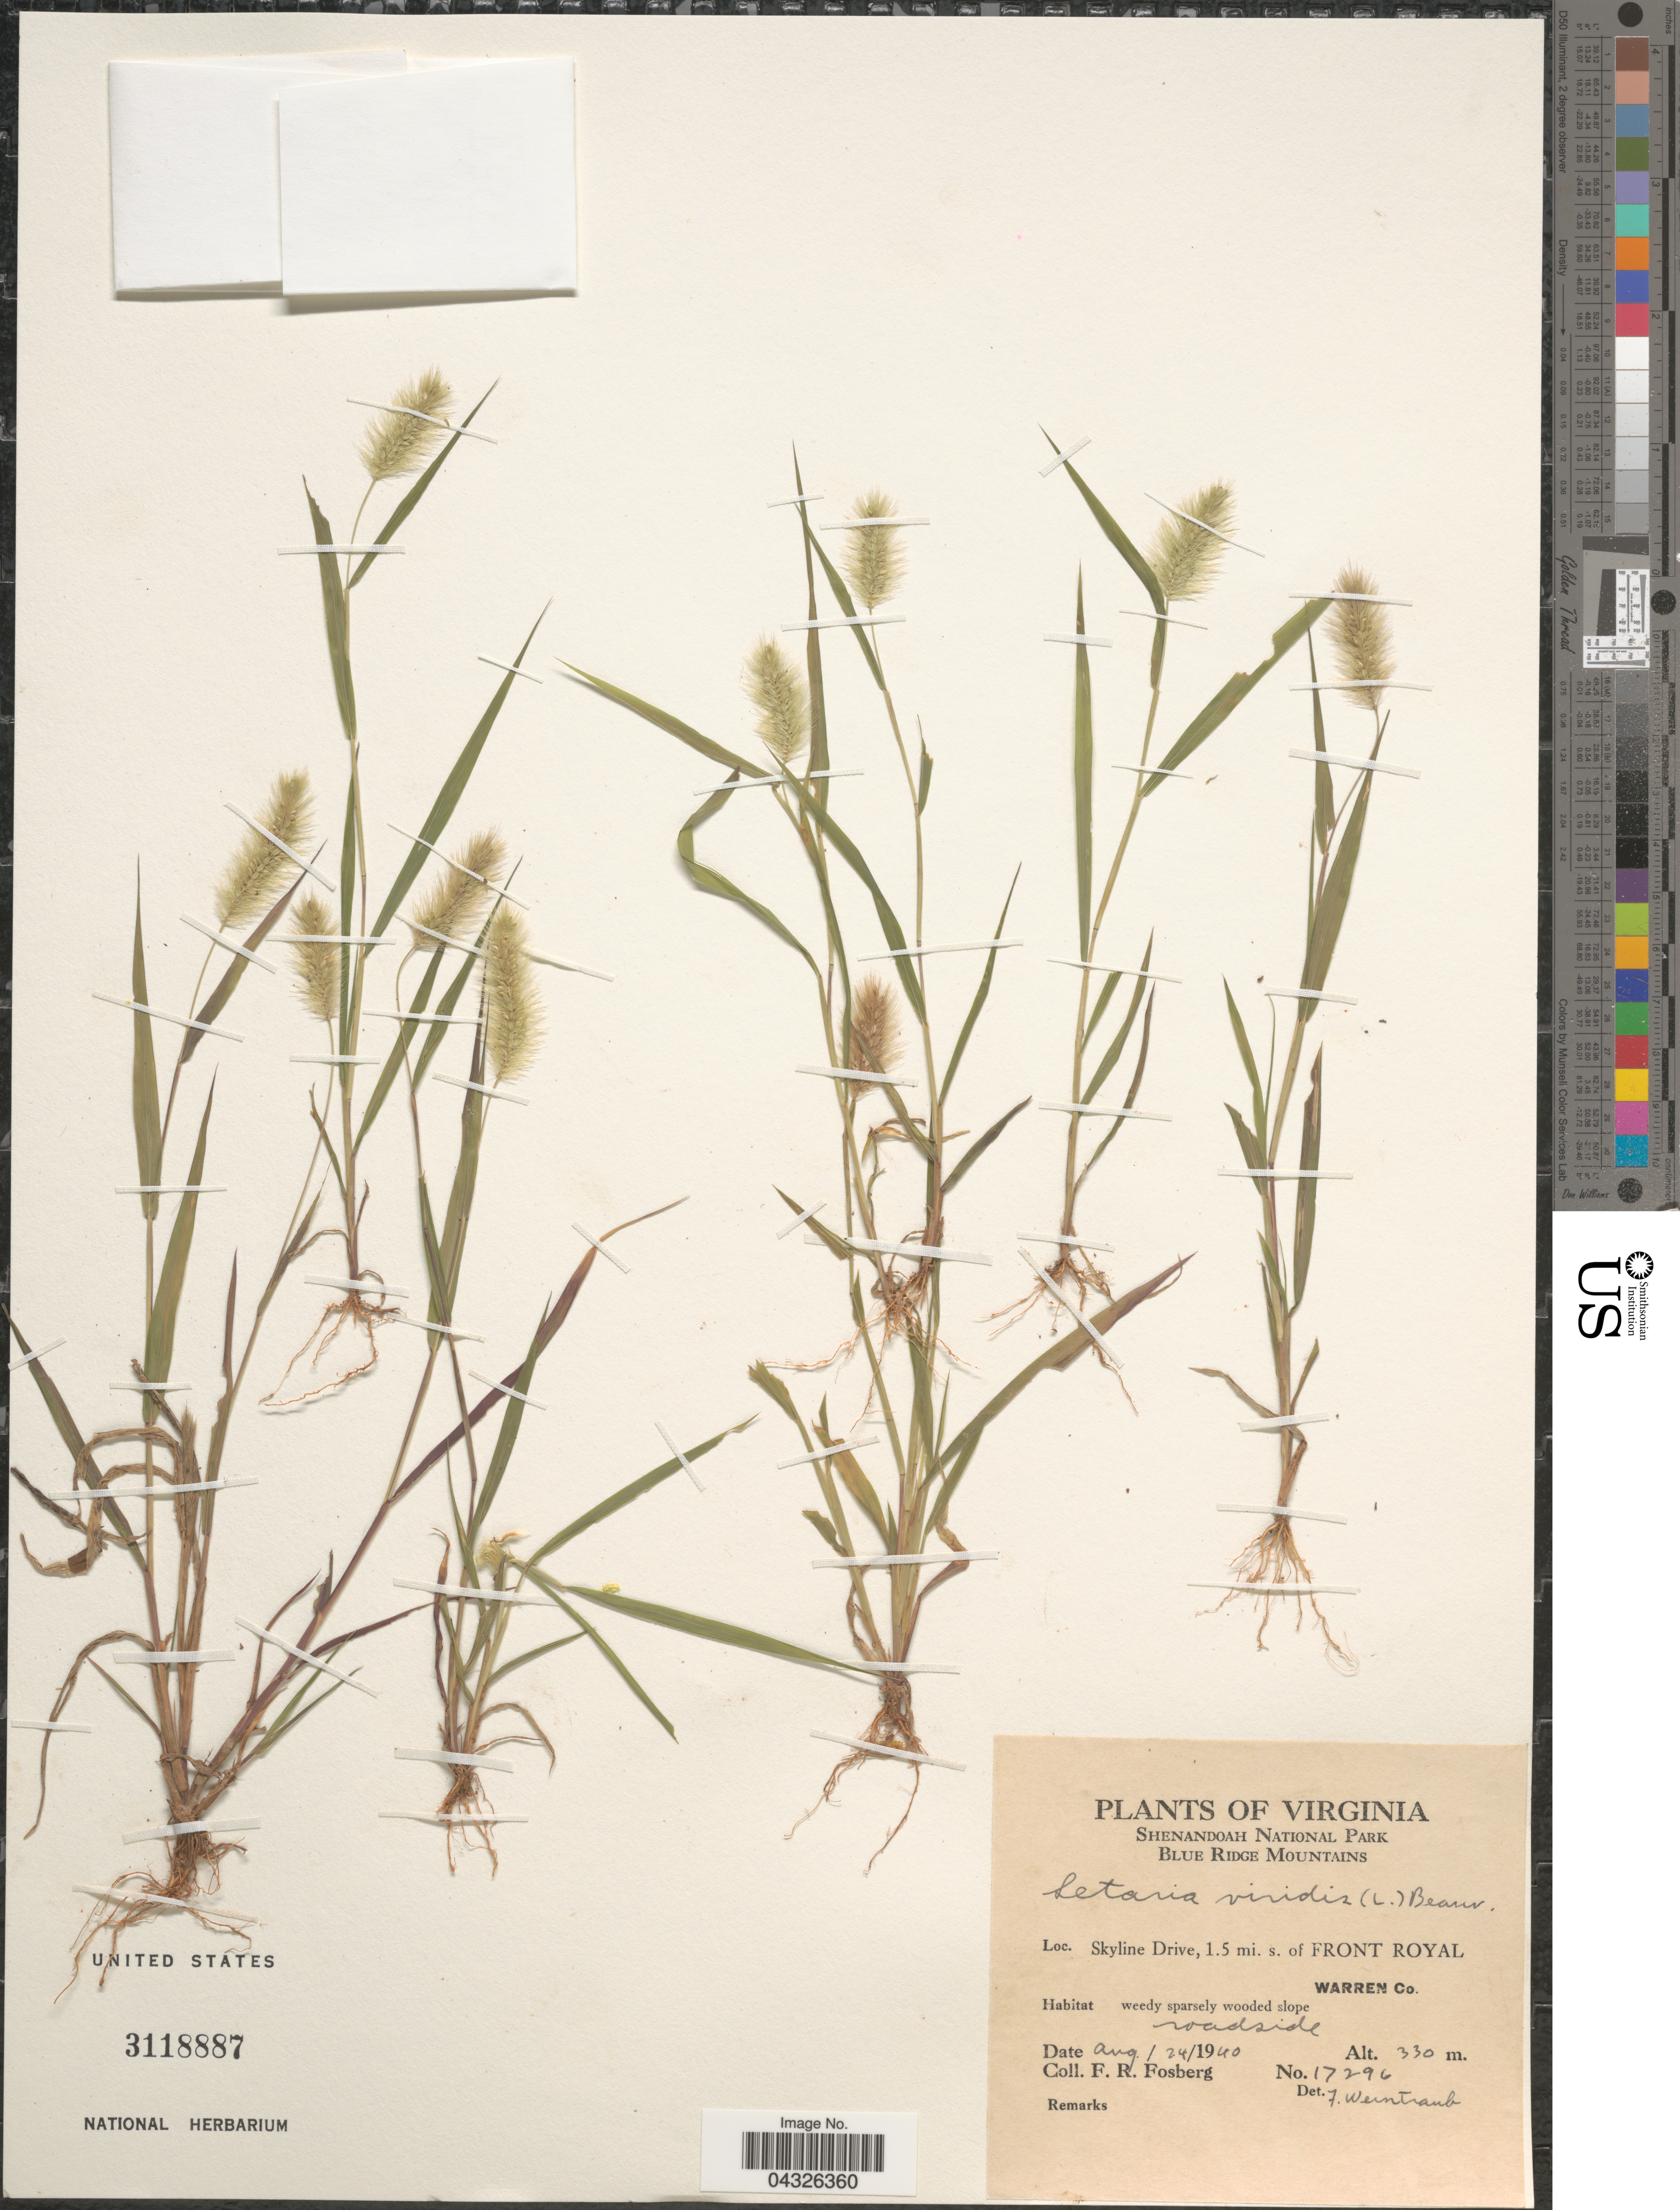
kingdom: Plantae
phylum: Tracheophyta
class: Liliopsida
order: Poales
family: Poaceae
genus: Setaria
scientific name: Setaria viridis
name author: (L.) P. Beauv.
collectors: F. R. Fosberg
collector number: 17296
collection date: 1940-08-24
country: United States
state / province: Virginia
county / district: Warren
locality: Shenandoah National Park. Blue Ridge Mountains. Skyline Drive, 1.5 mi. s. of Front Royal. Warren Co. Weedy sparsely wooded slope. Roadside.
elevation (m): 330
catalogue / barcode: US 3118887